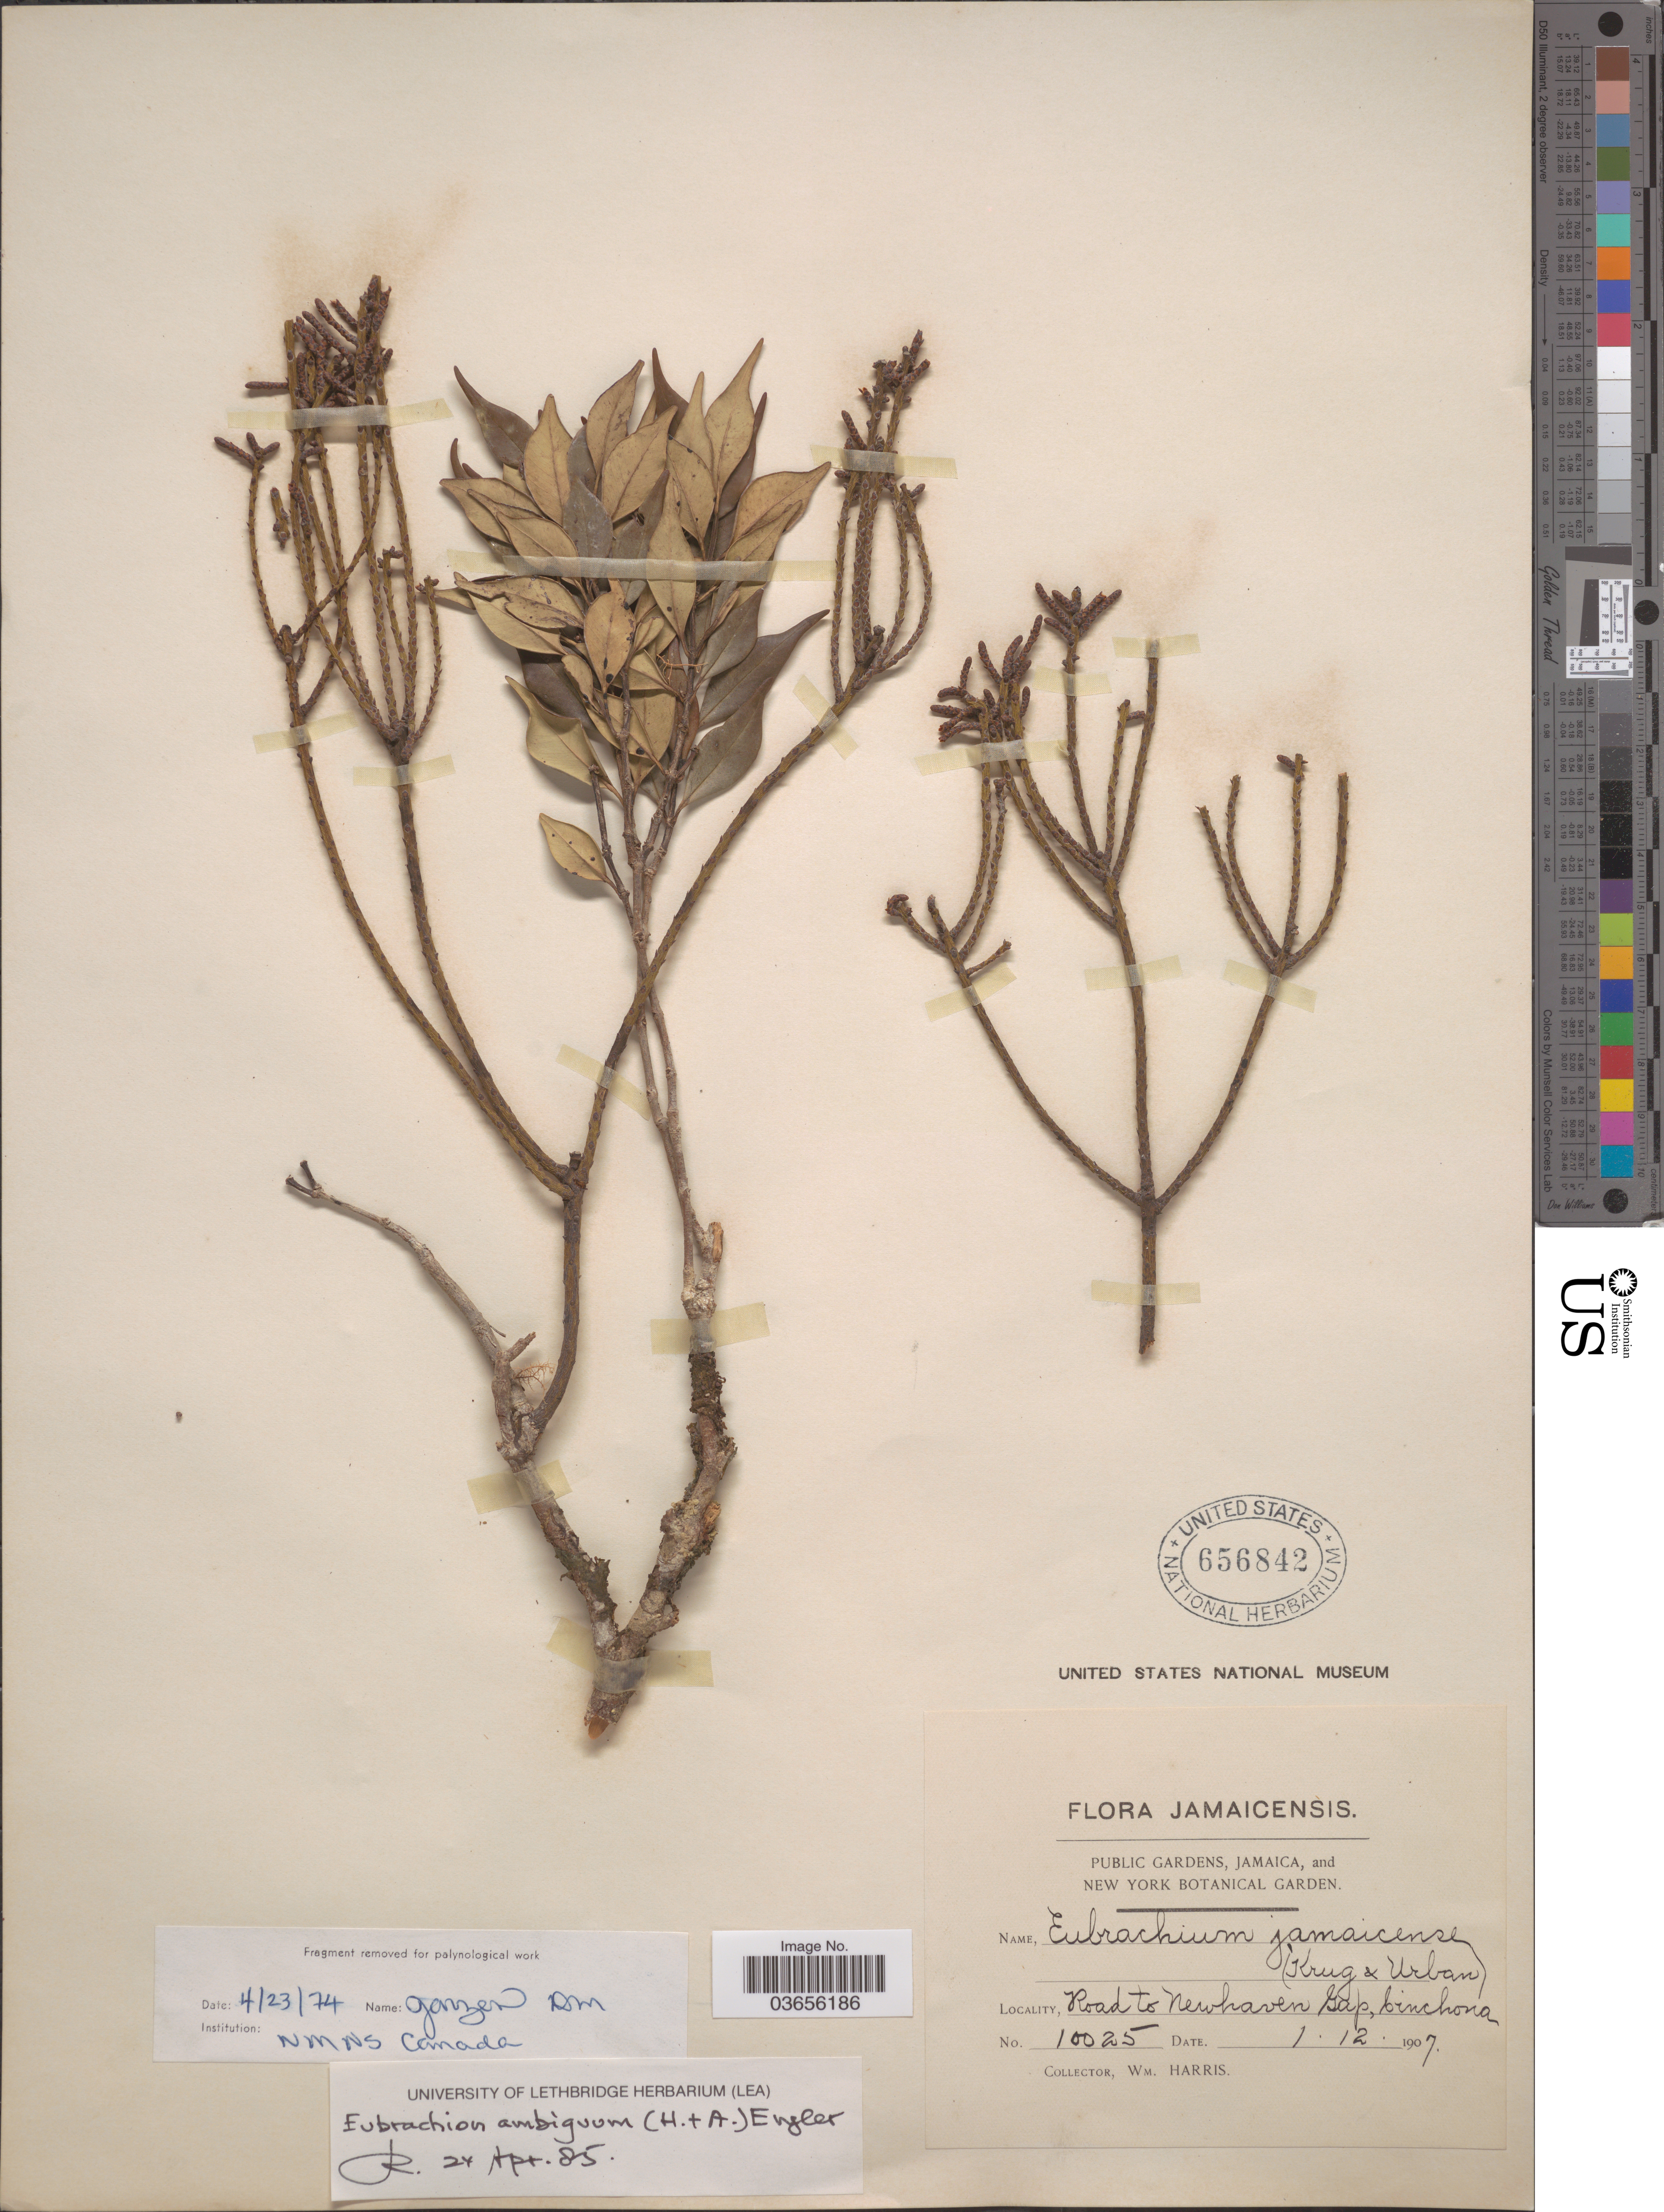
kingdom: Plantae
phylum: Tracheophyta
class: Magnoliopsida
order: Santalales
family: Santalaceae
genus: Eubrachion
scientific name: Eubrachion ambiguum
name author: (Hook. & Arn.) Engl.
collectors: W. H. Harris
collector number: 10025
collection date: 1907-12-01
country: Jamaica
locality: Road to Newhaven Gap, Cinchona.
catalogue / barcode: US 656842